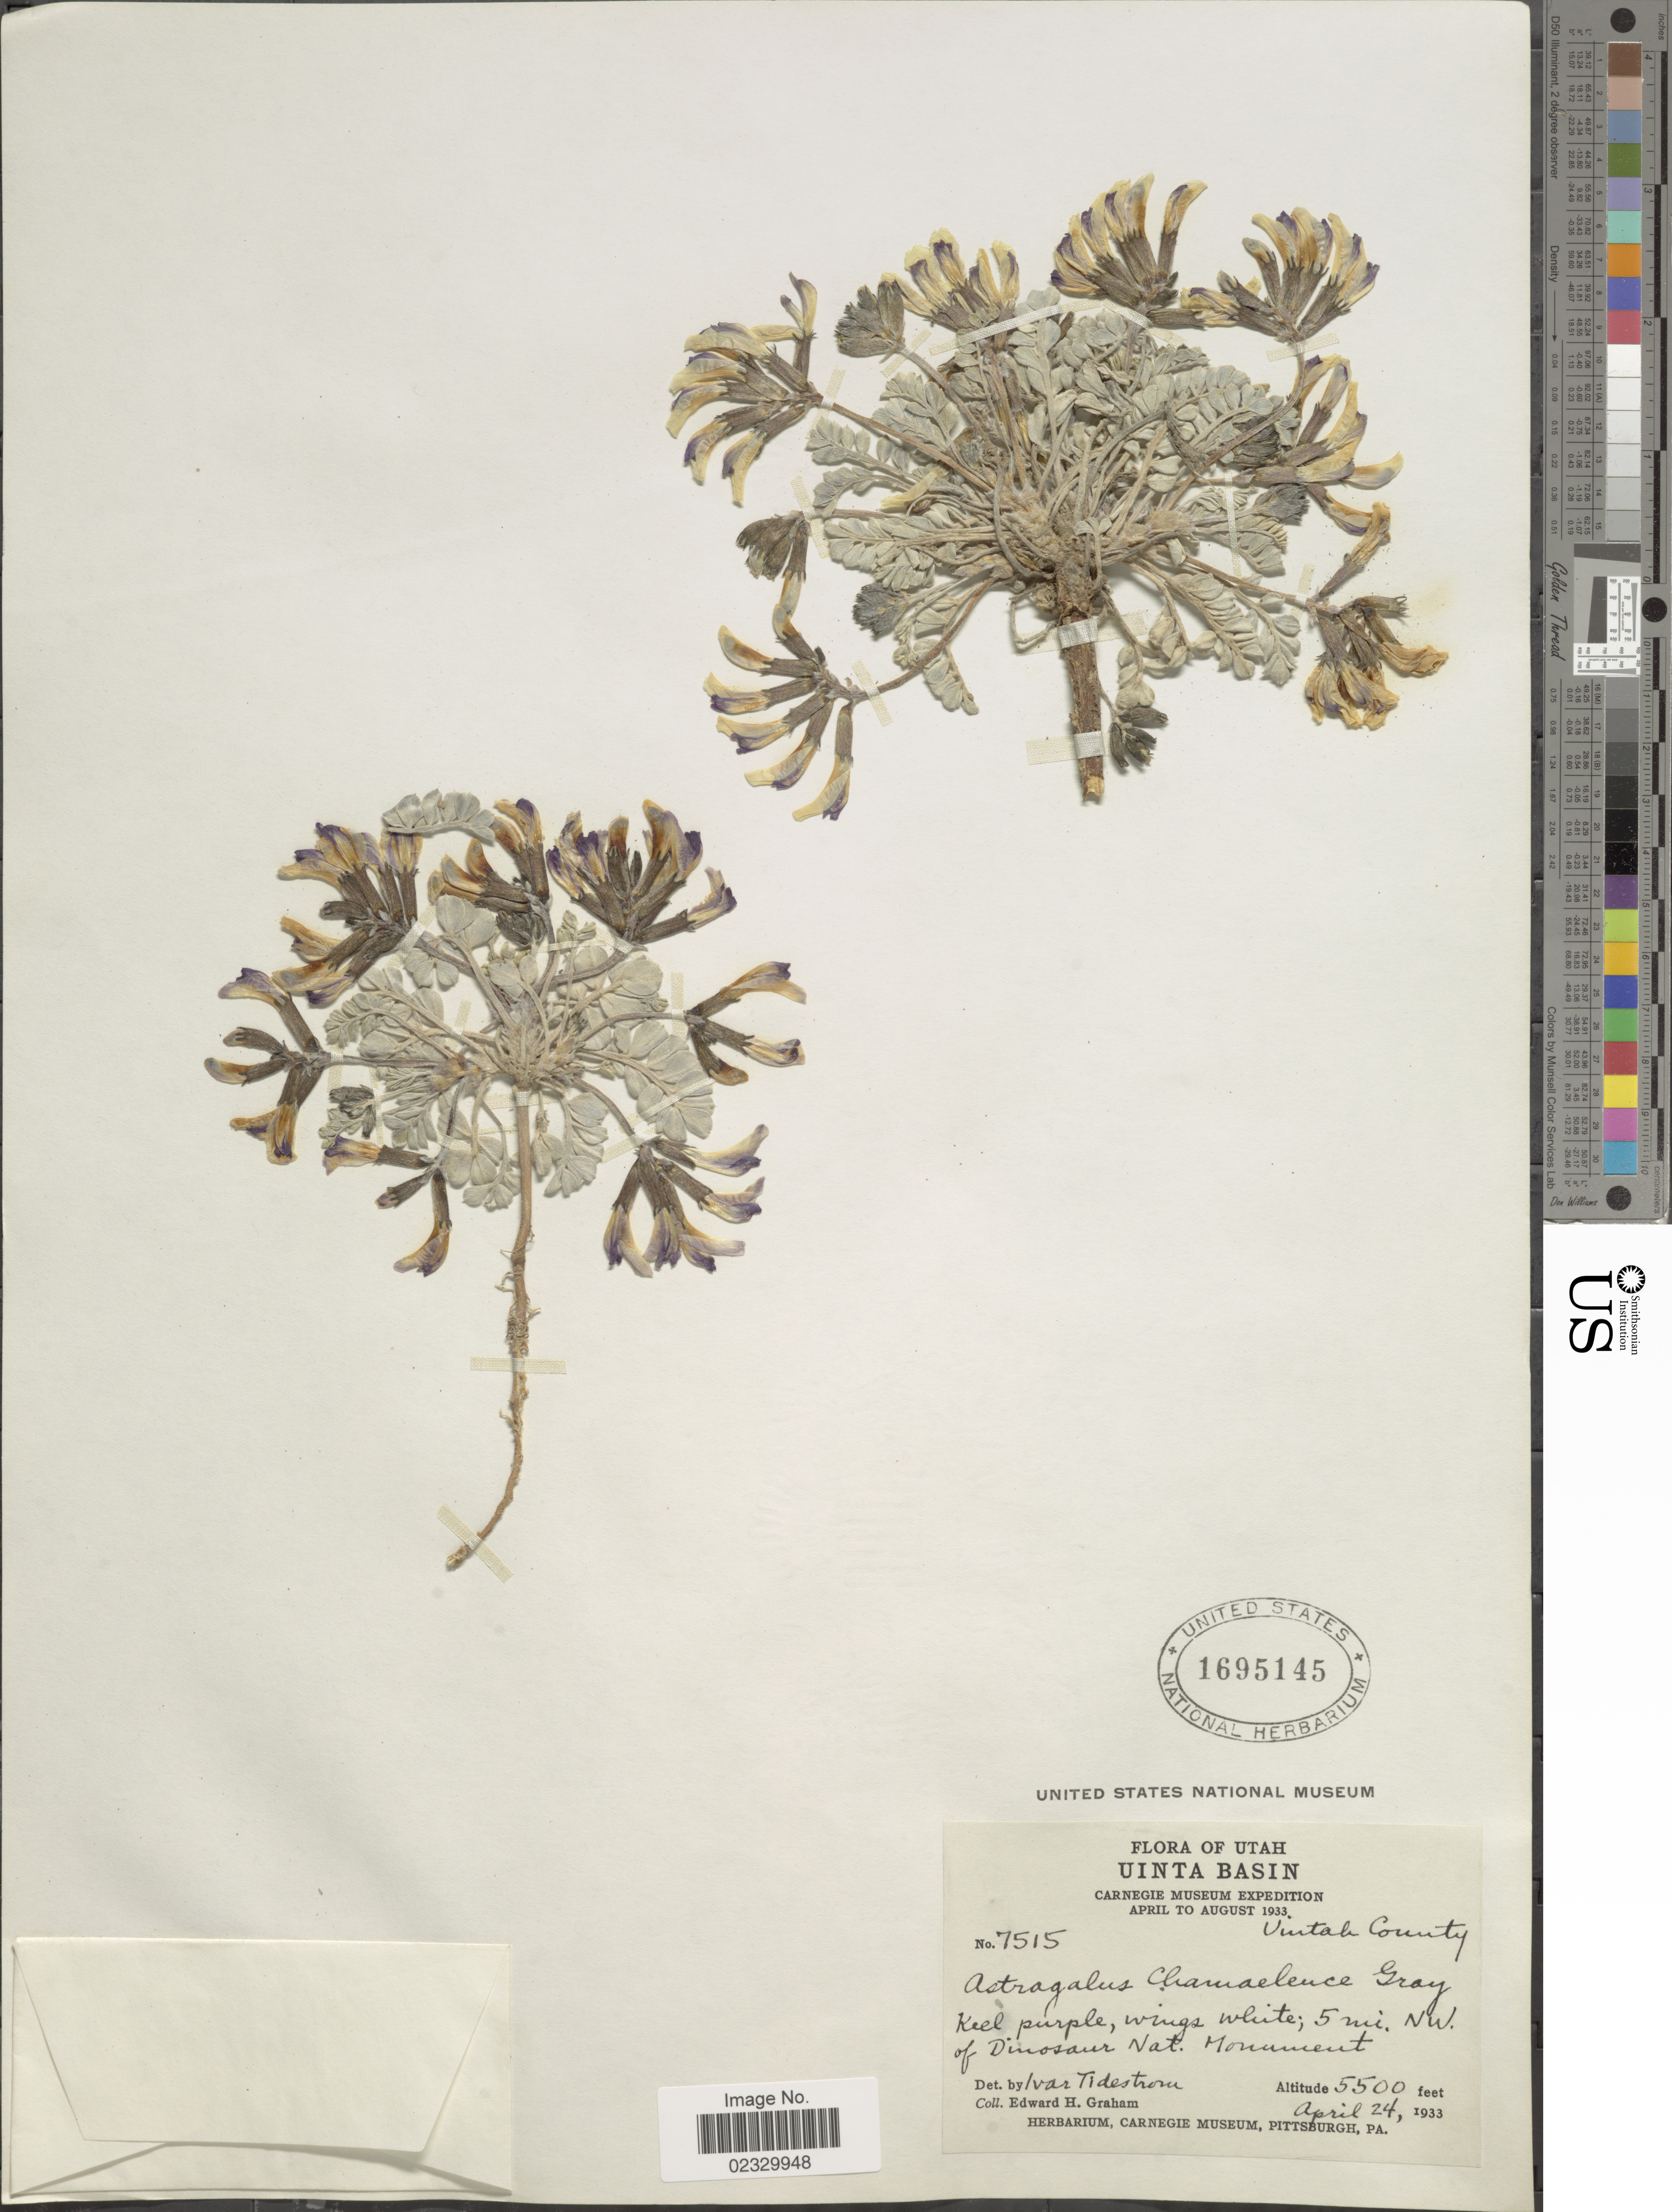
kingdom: Plantae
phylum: Tracheophyta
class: Magnoliopsida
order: Fabales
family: Fabaceae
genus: Astragalus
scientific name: Astragalus cicadae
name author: M.E. Jones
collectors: E. H. Graham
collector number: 7515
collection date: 1933-04-24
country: United States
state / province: Utah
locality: Uinta Basin. Uintah County; 5 mi. NW of Dinosaur Nat. Monument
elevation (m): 1676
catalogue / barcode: US 1695145